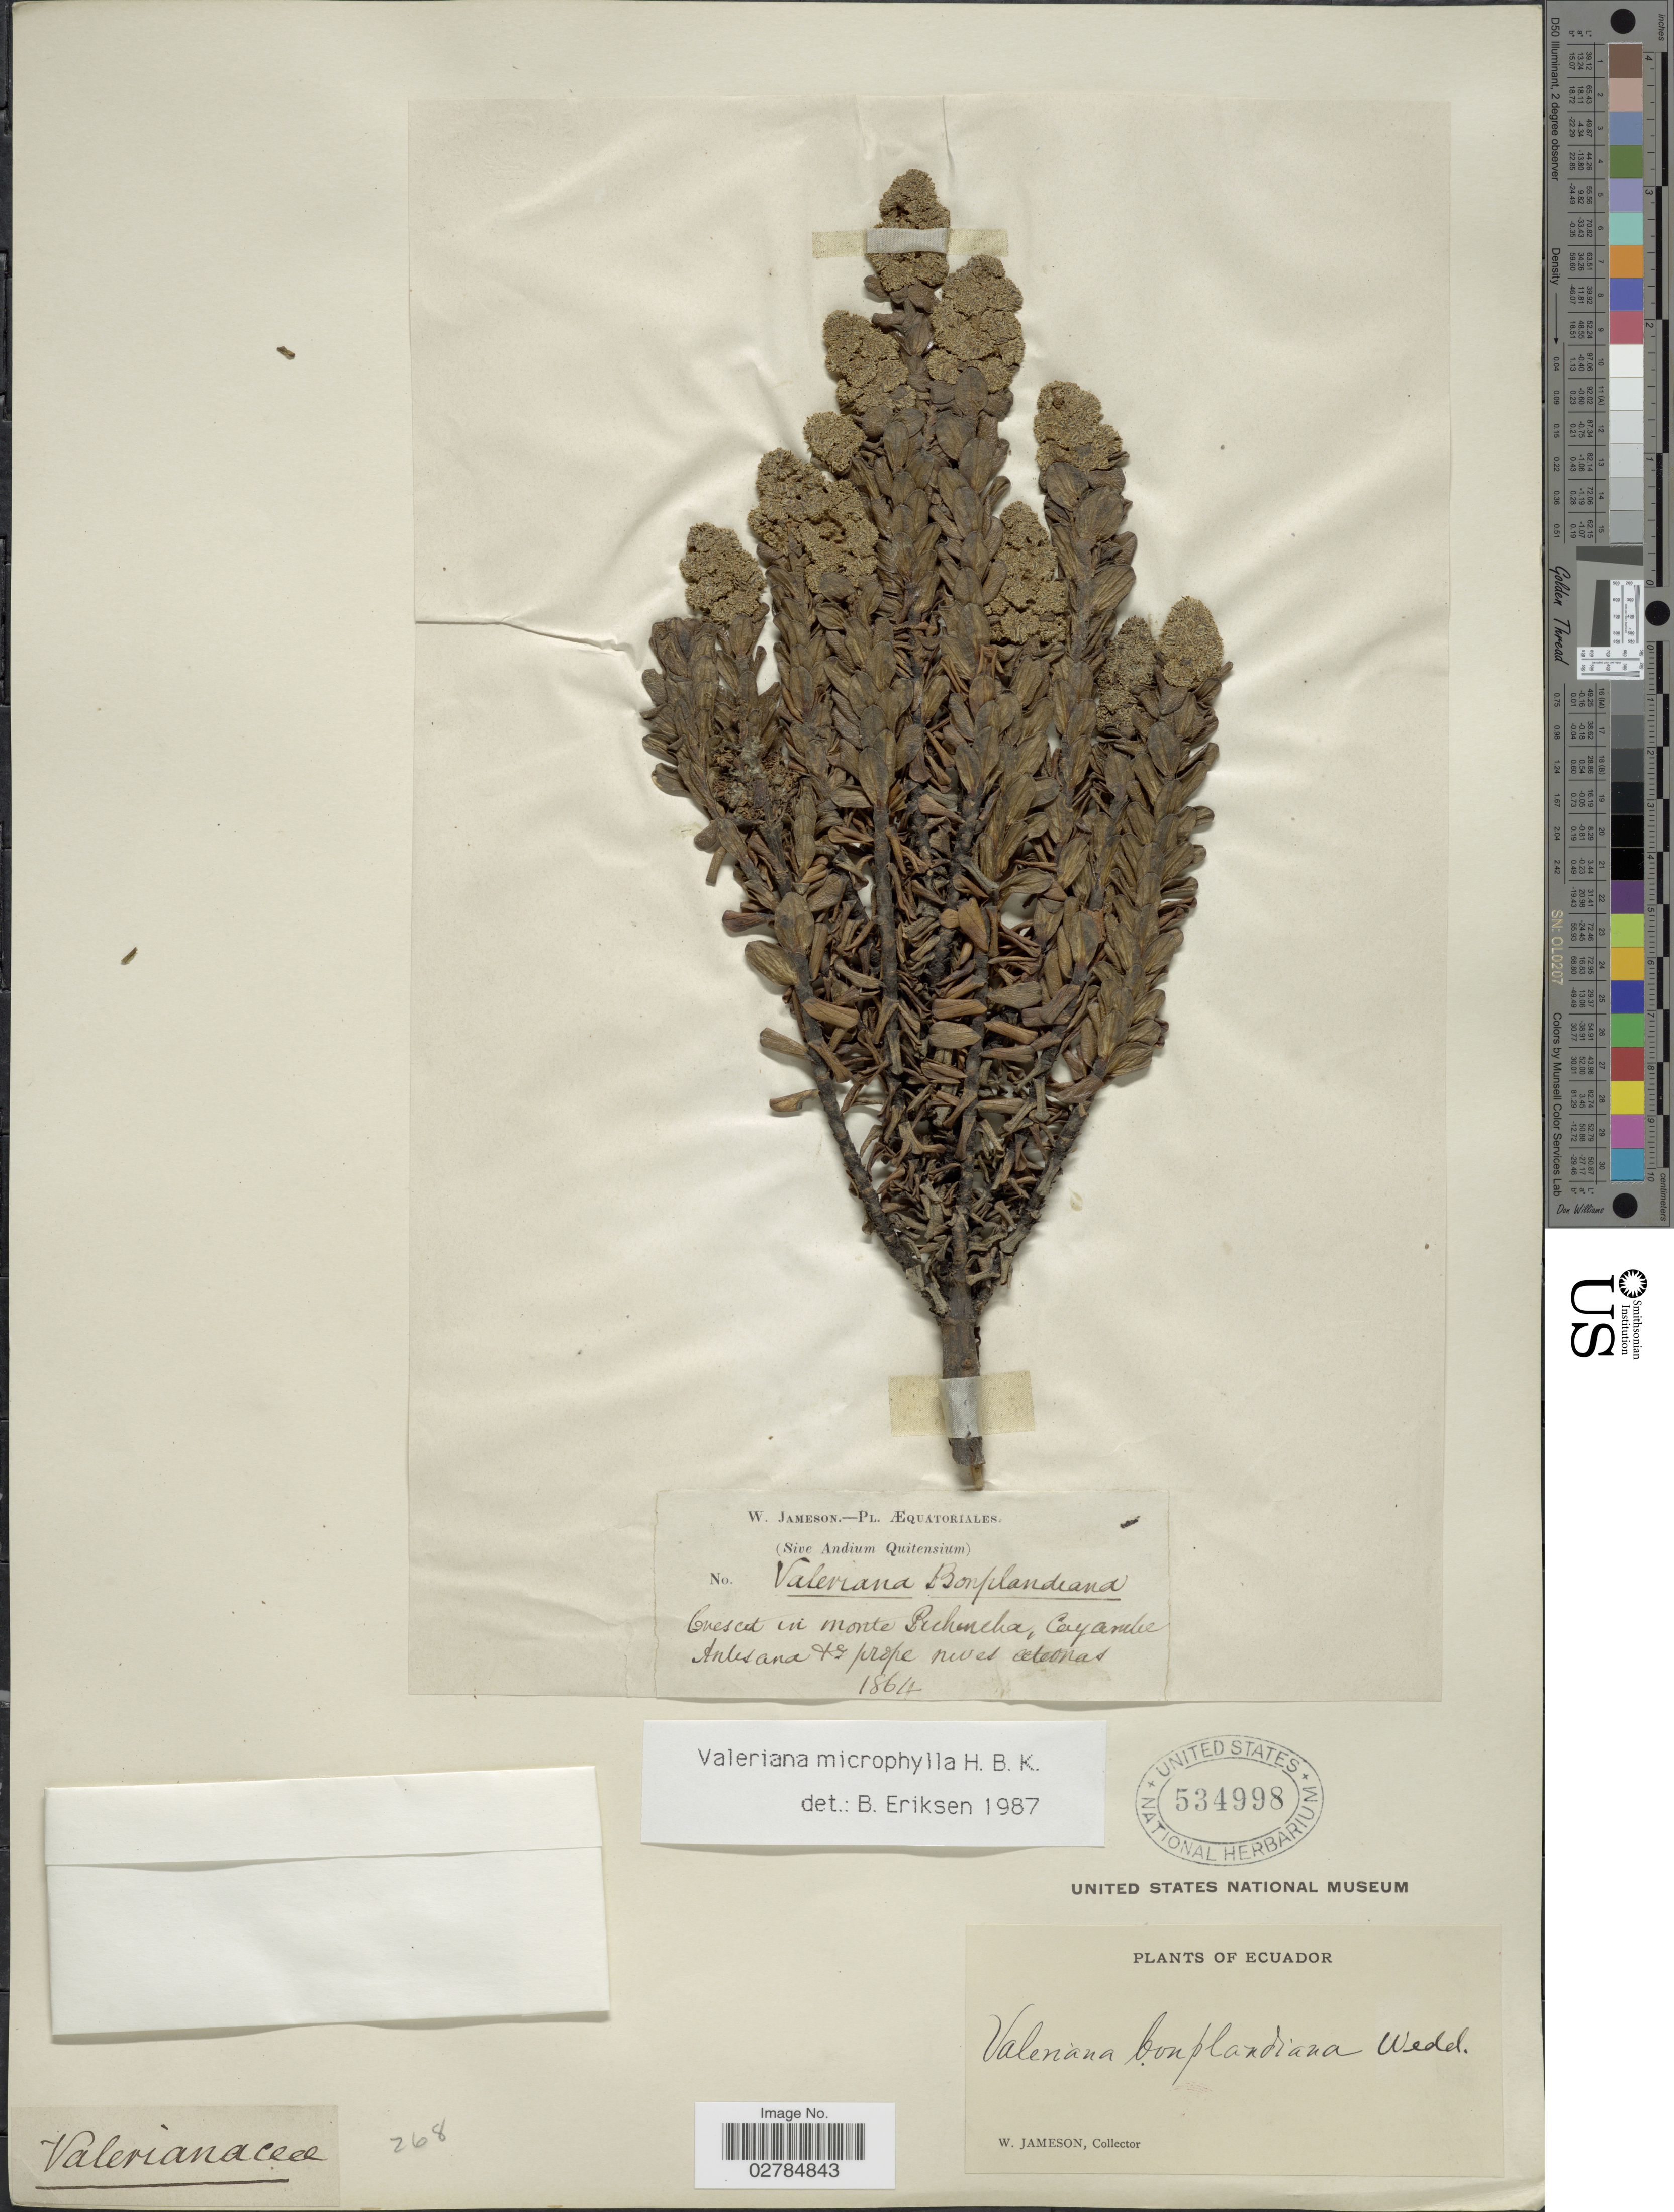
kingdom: Plantae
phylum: Tracheophyta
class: Magnoliopsida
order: Dipsacales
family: Caprifoliaceae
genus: Valeriana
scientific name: Valeriana microphylla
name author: Kunth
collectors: W. Jameson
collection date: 1864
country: Ecuador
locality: Crescit in monte Pichincha, Cayambe Antesana te prope nives et cetonas [interpreted]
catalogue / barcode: US 534998